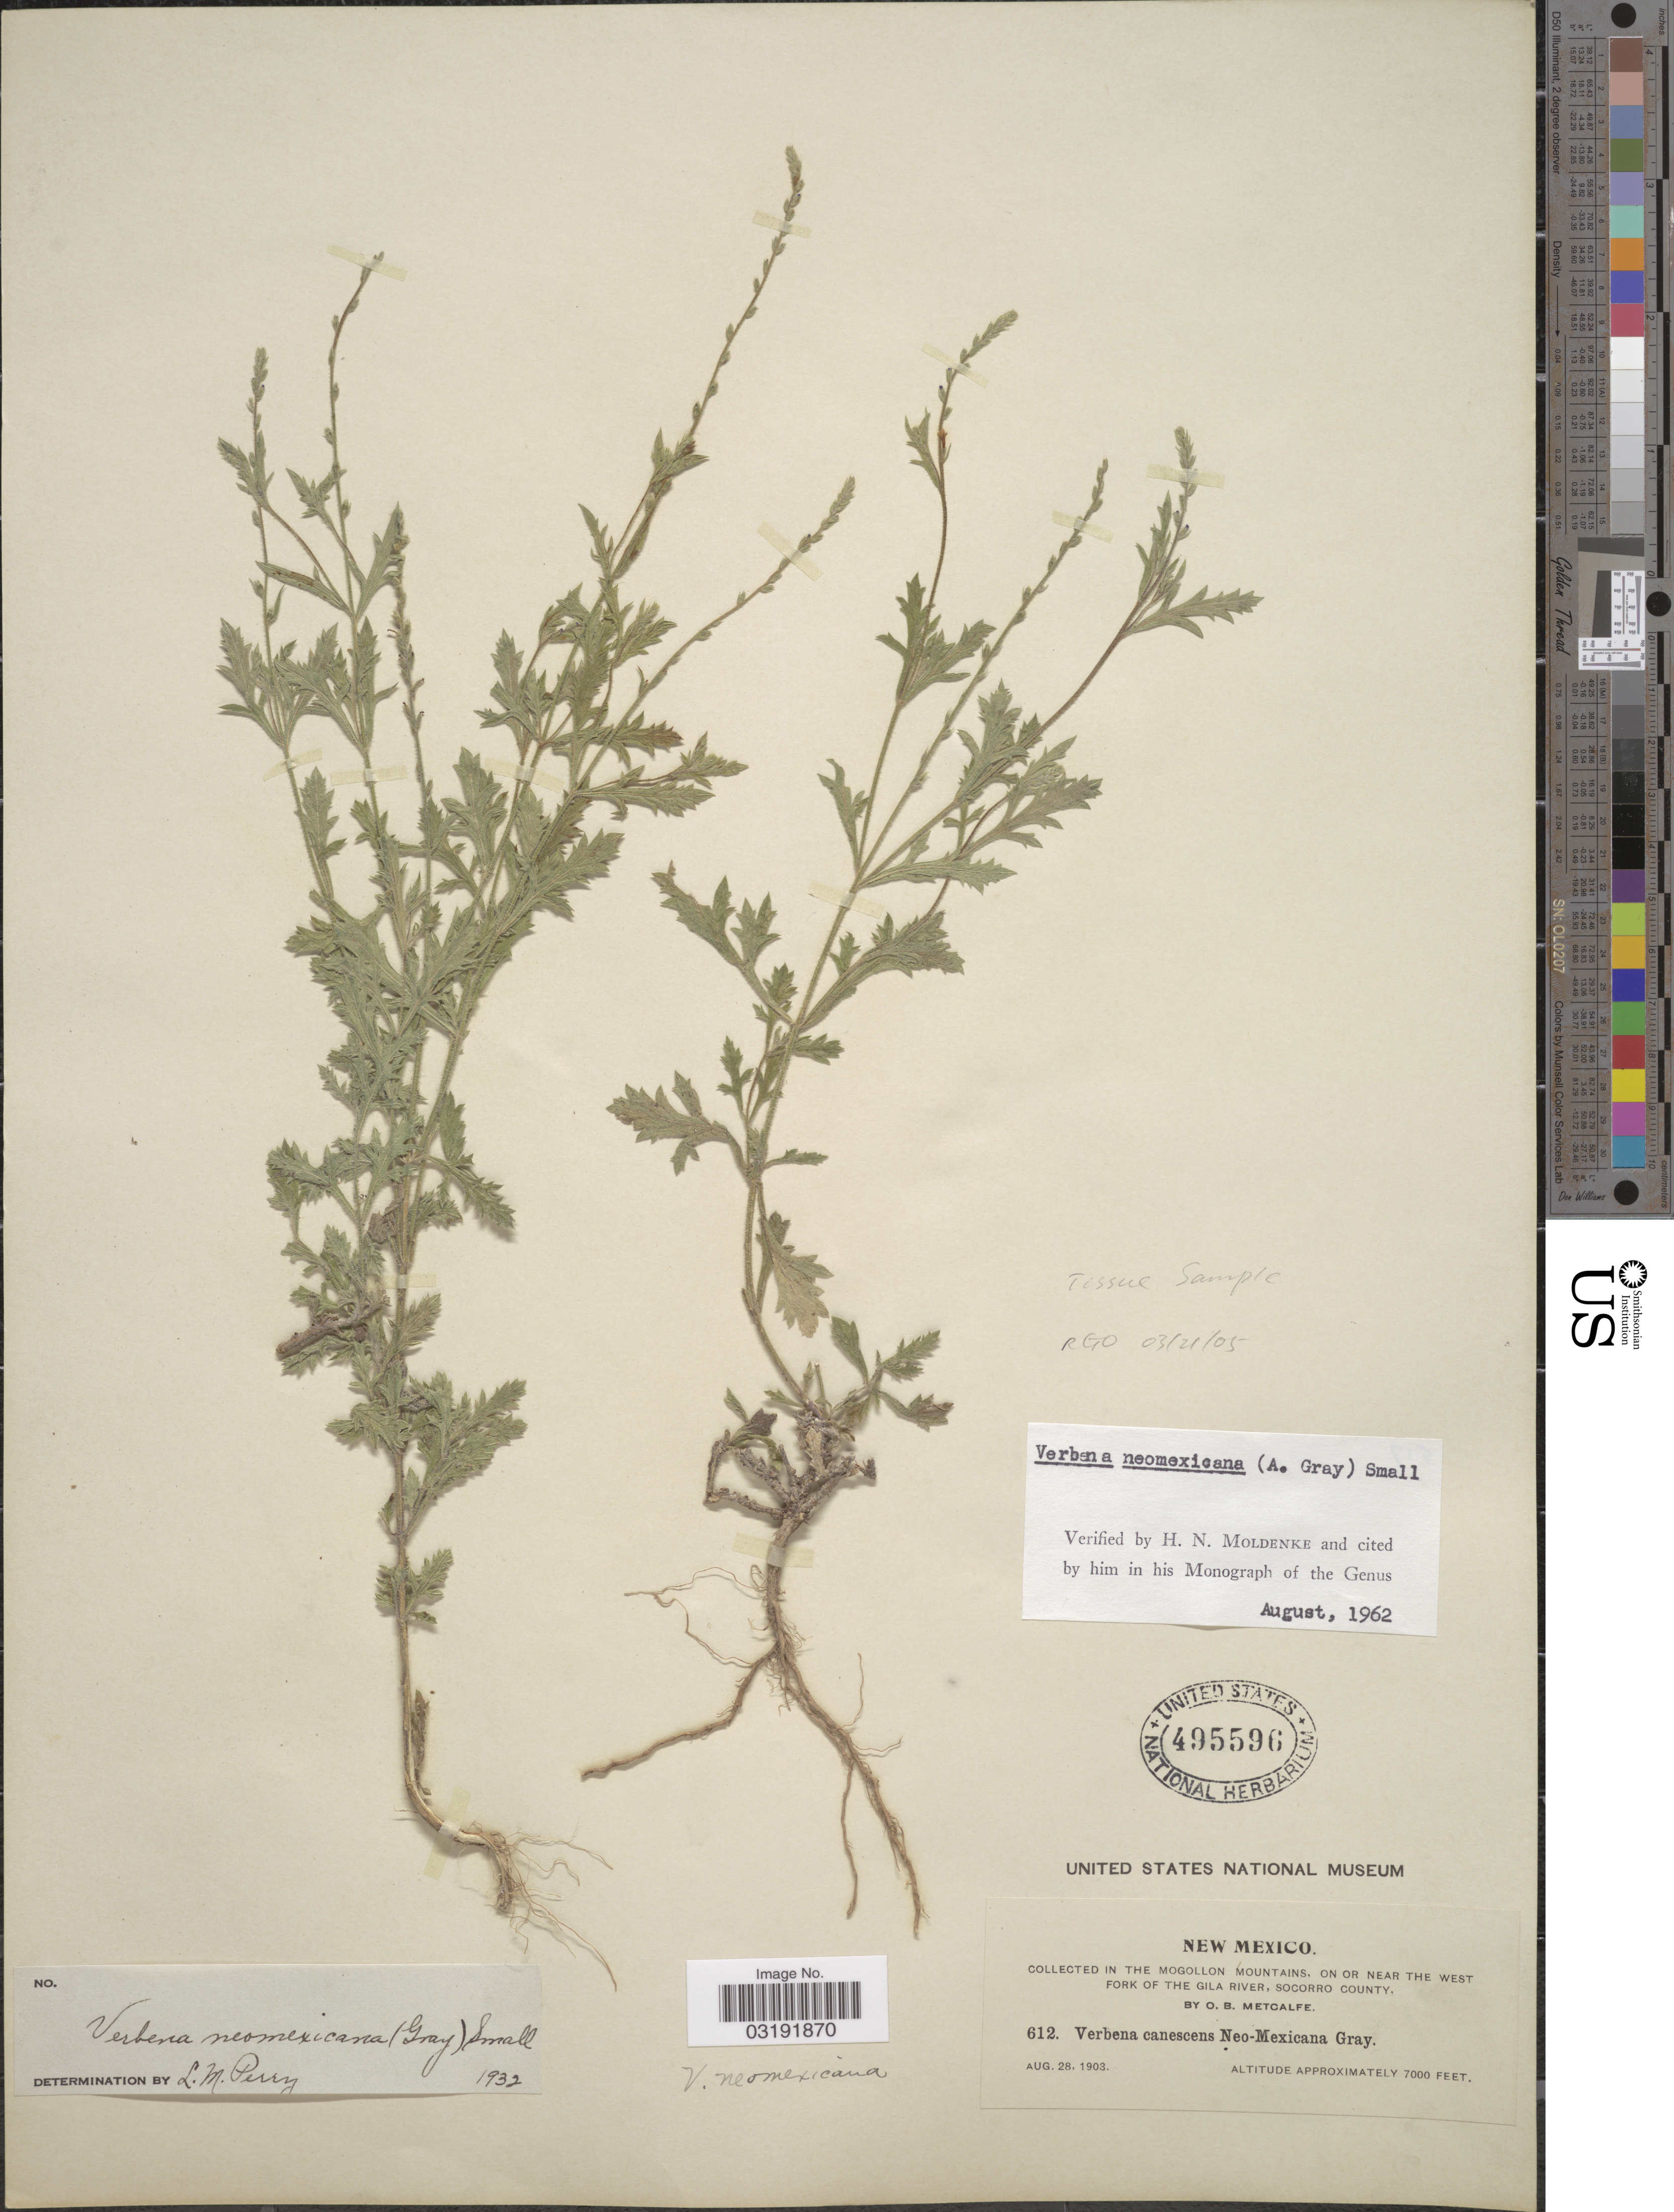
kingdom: Plantae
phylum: Tracheophyta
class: Magnoliopsida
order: Lamiales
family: Verbenaceae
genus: Verbena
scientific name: Verbena neomexicana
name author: (A. Gray) Small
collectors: O. B. Metcalfe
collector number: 612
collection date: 1903-08-28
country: United States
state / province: New Mexico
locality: In the Mogollon Mountains, on or near the West Fork of the Gila River, Socorro County.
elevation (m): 2134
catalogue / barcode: US 495596